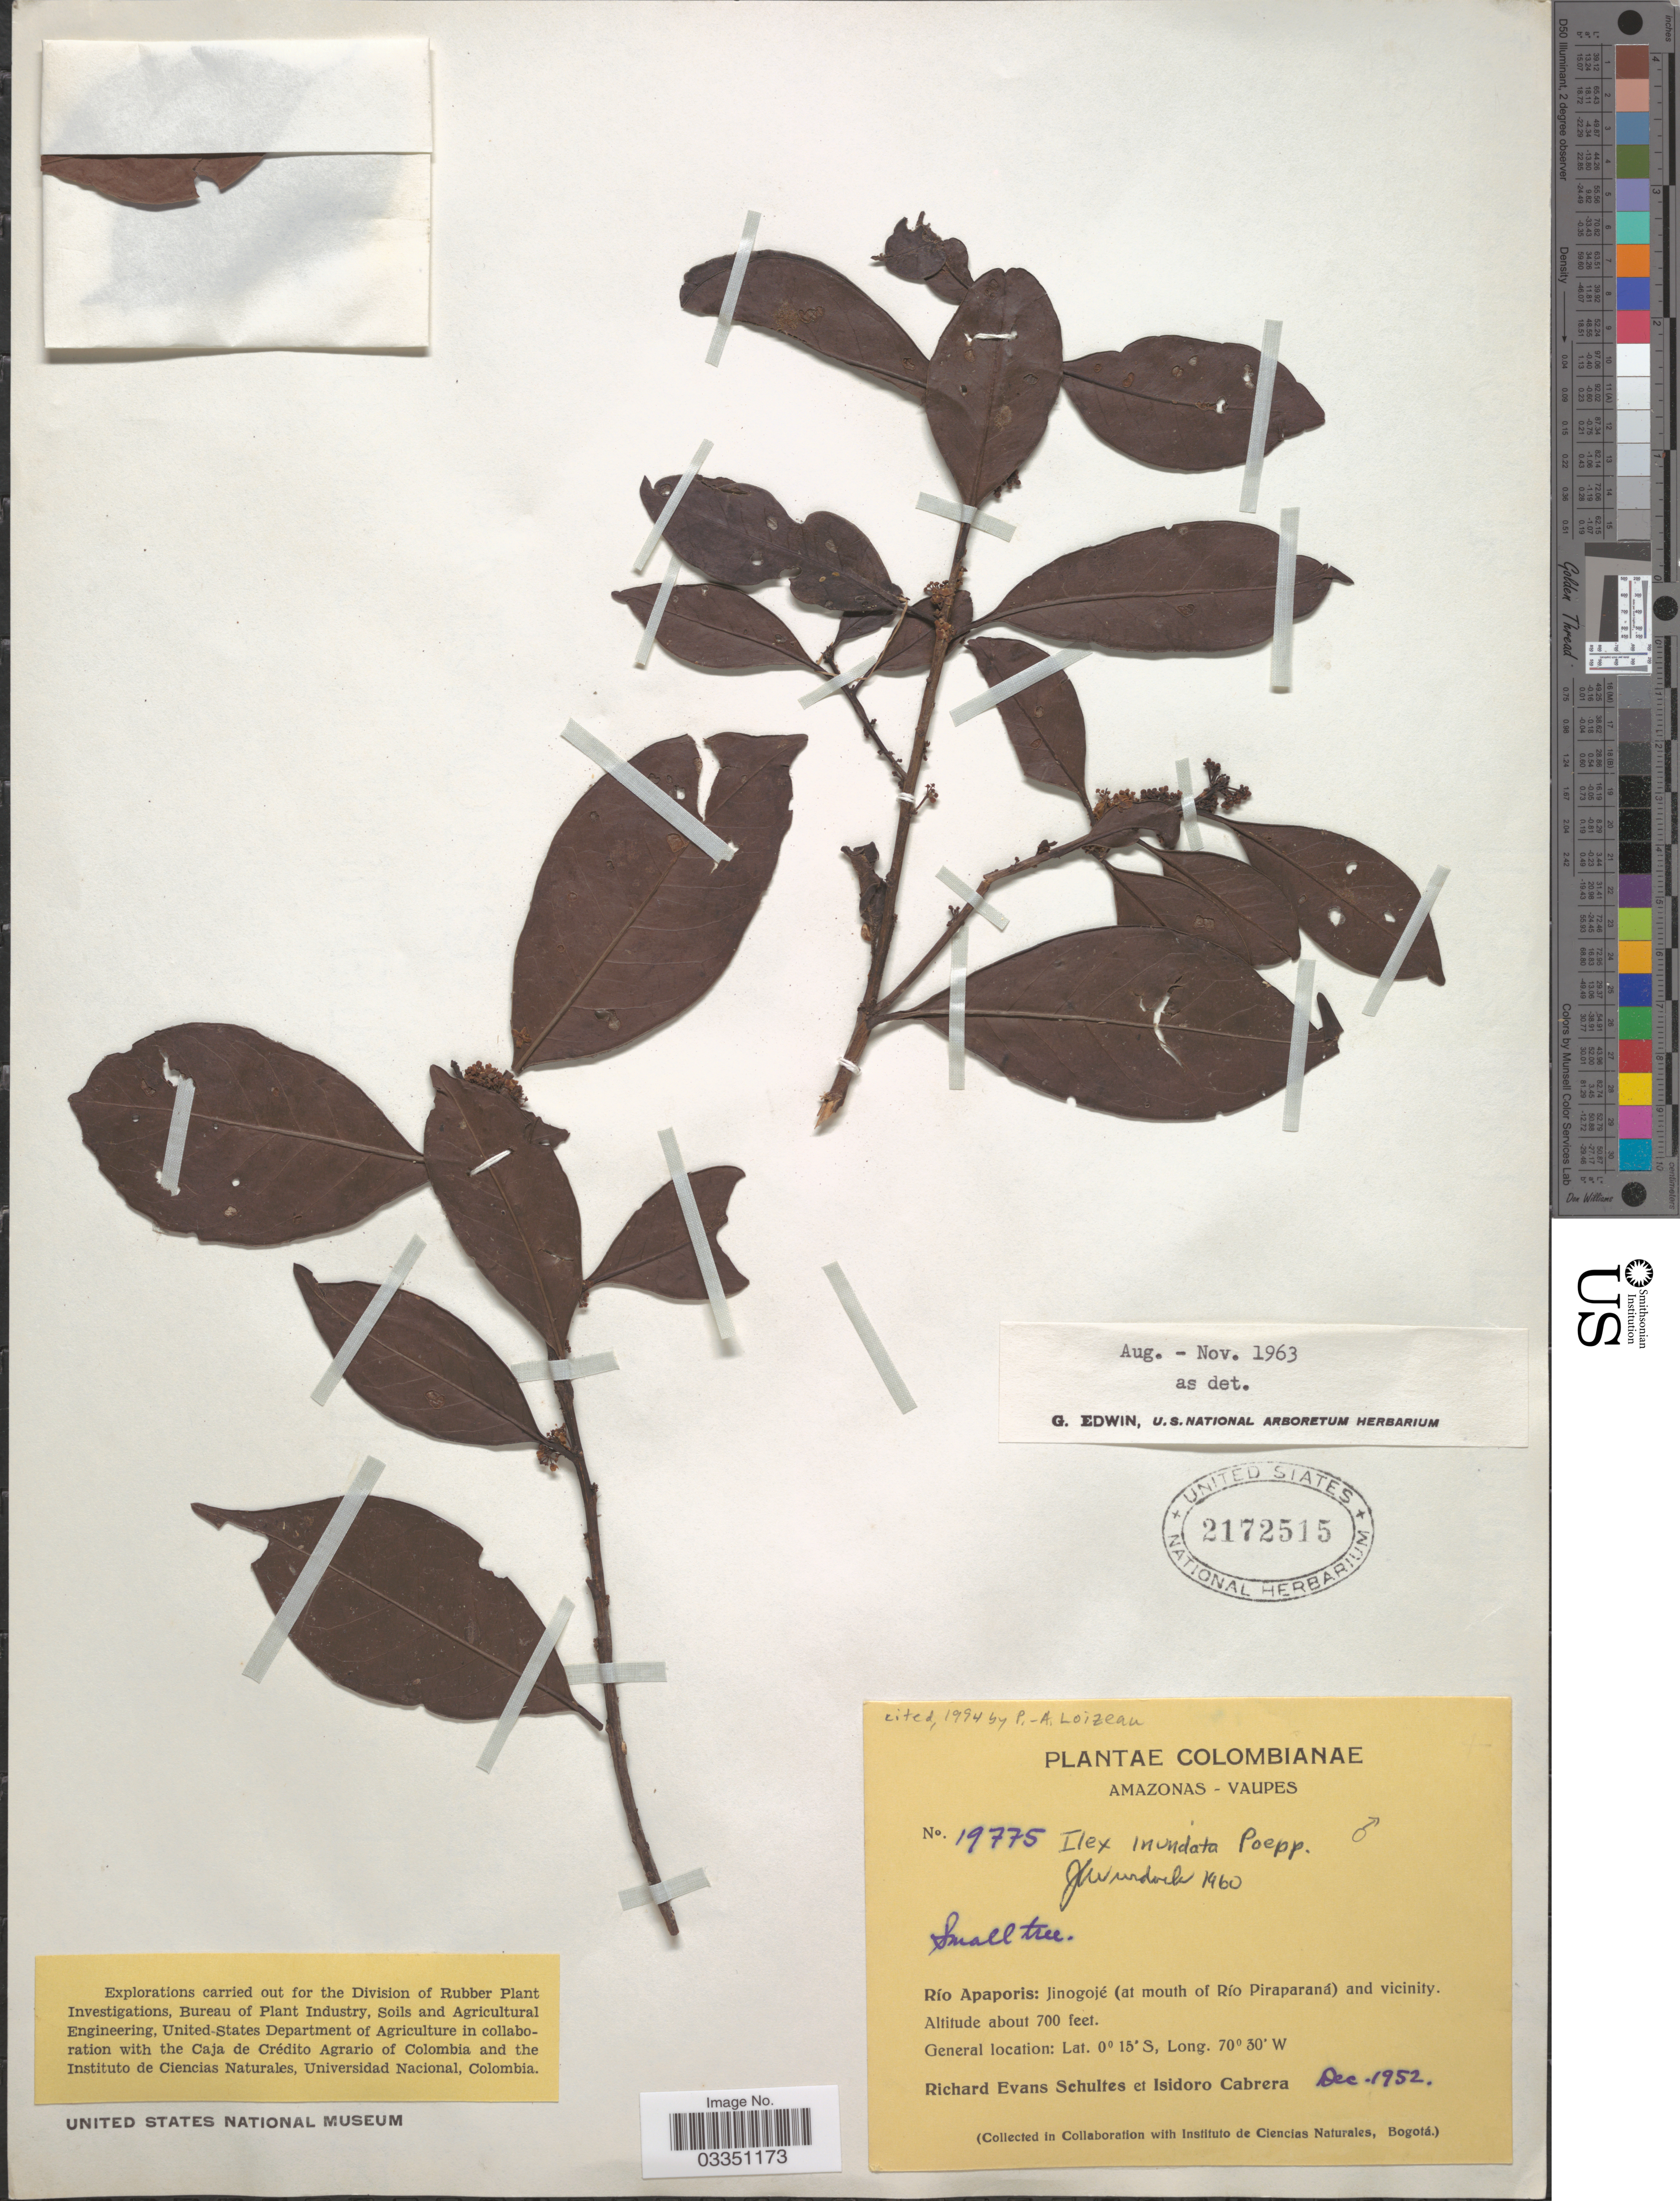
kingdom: Plantae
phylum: Tracheophyta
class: Magnoliopsida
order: Aquifoliales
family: Aquifoliaceae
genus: Ilex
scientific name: Ilex inundata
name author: Poepp. ex Reissek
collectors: R. E. Schultes & I. Cabrera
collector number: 19775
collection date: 1952-12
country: Colombia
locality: Amazonas - Vaupes. Río Apaporis: Jinogojé (at mouth of Río Piraparaná) and vicinity.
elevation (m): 213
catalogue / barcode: US 2172515